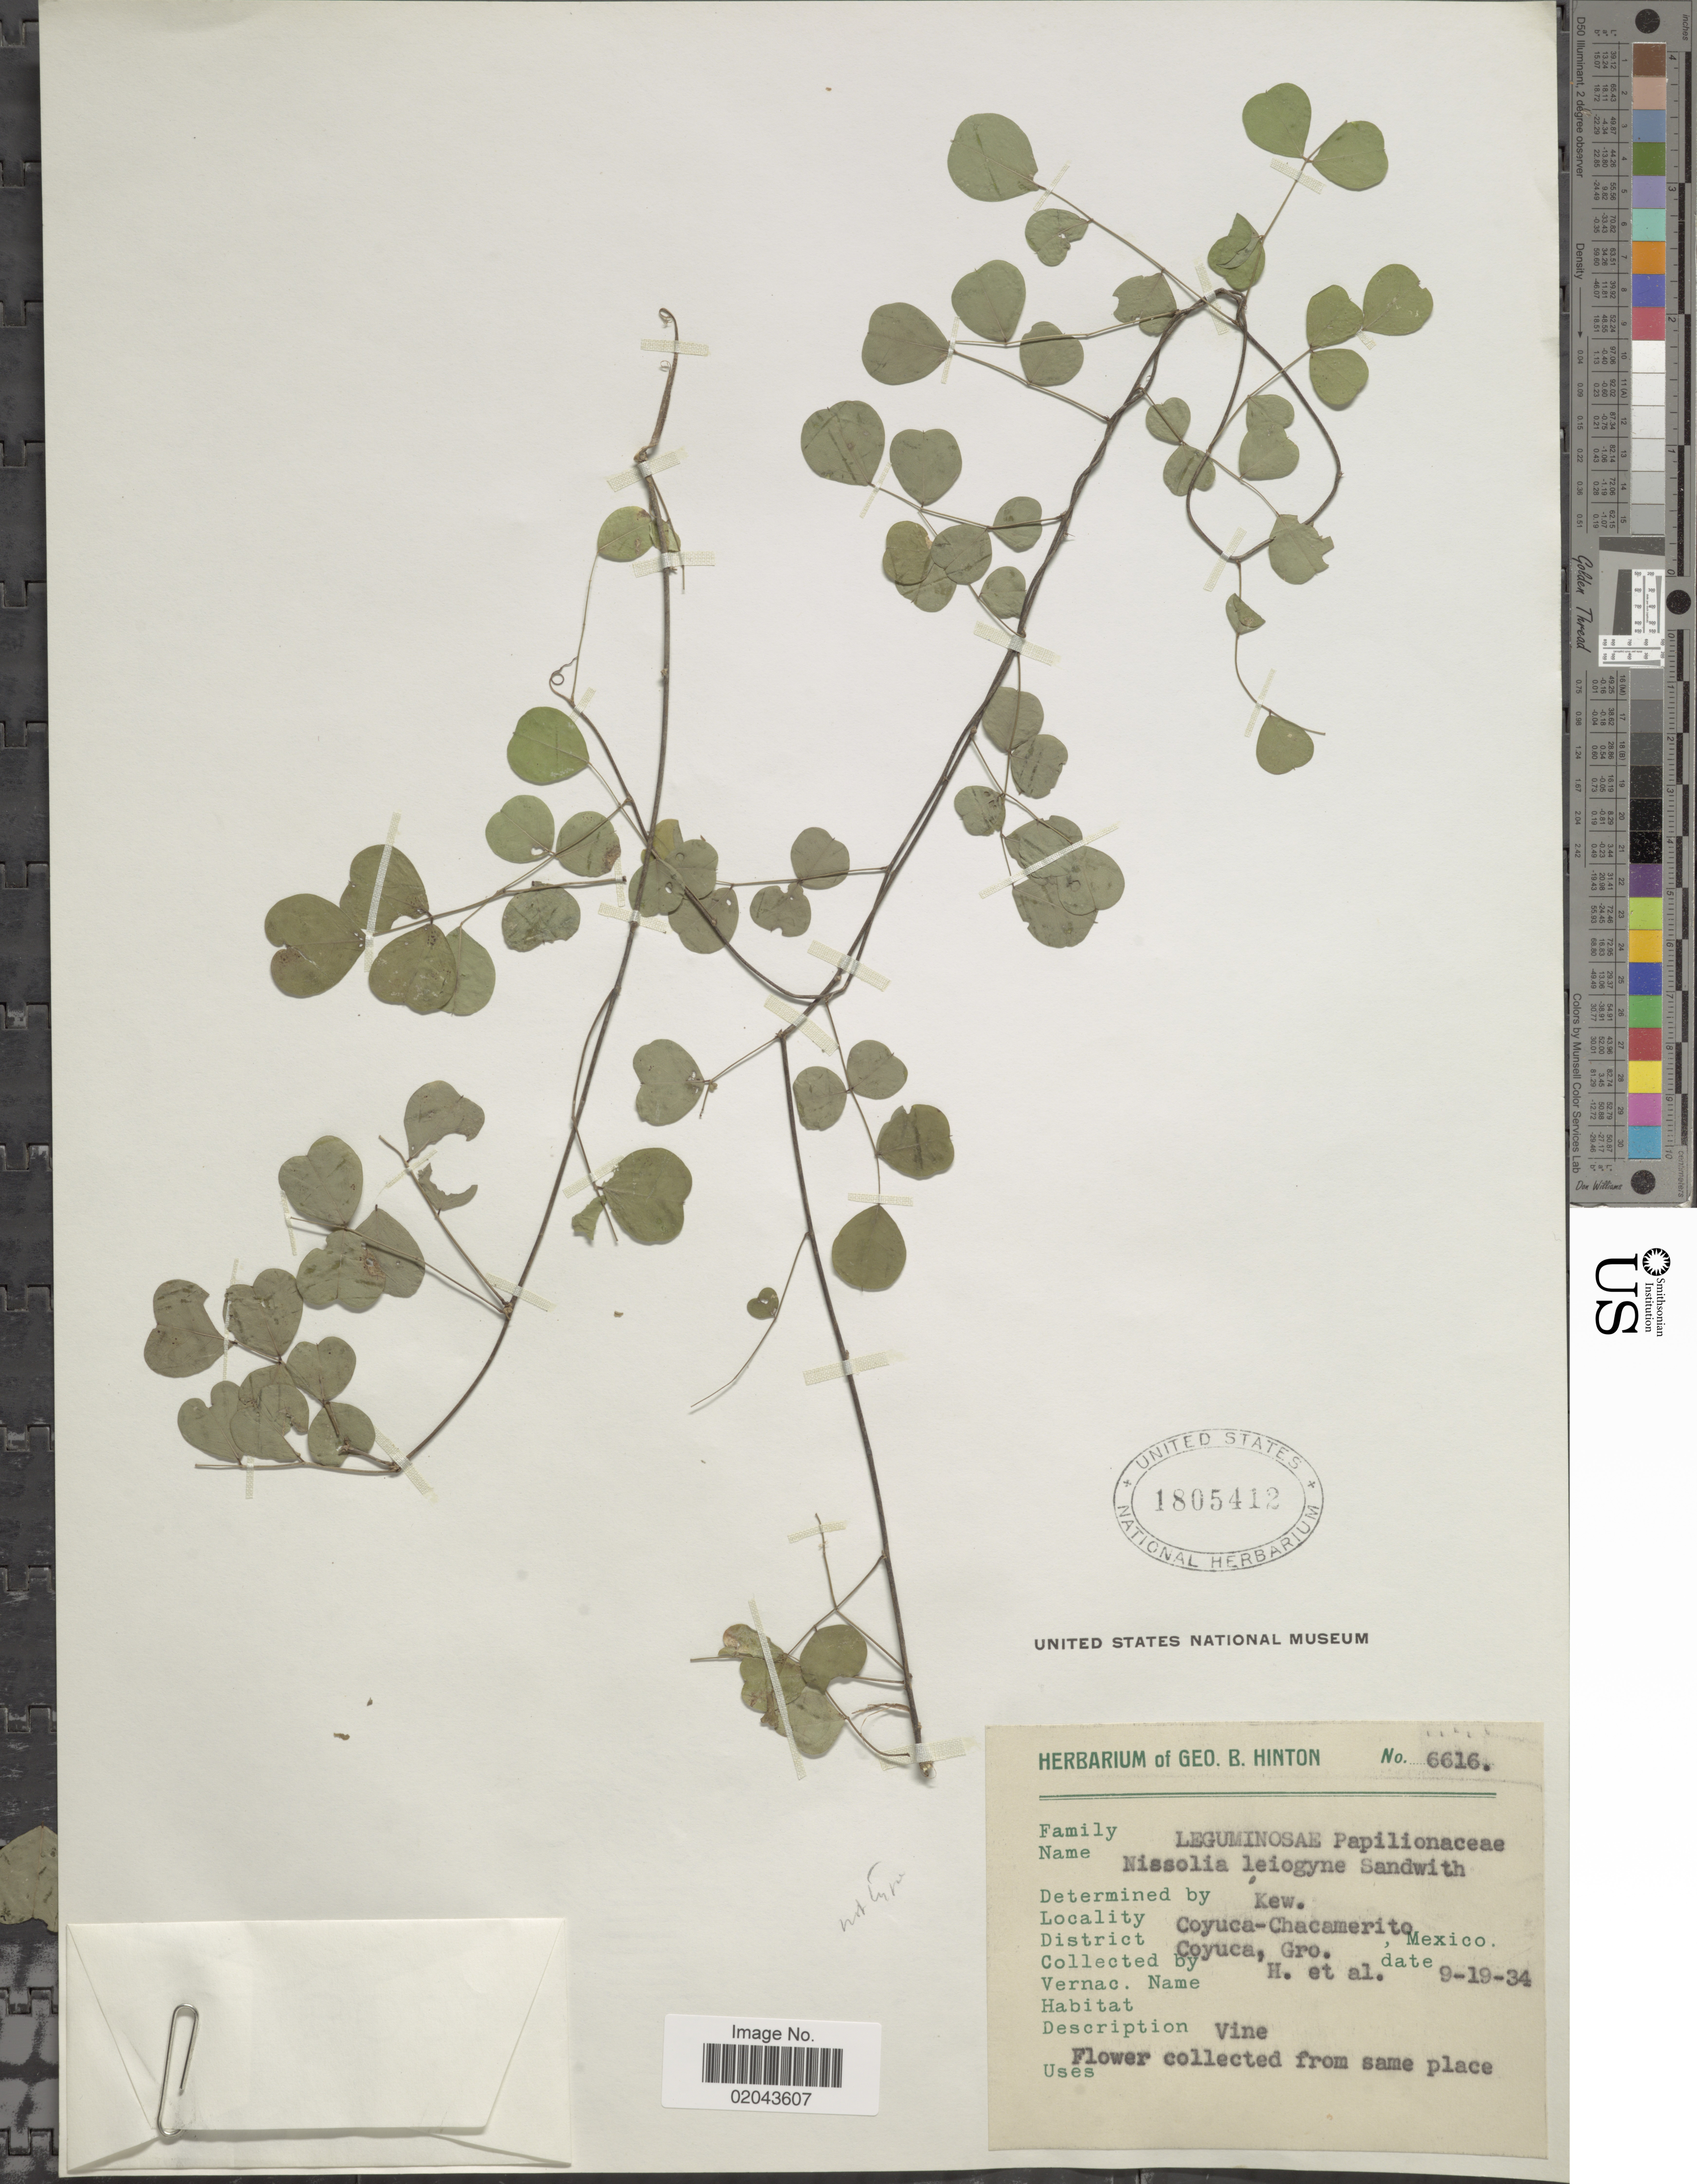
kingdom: Plantae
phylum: Tracheophyta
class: Magnoliopsida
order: Fabales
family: Fabaceae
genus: Nissolia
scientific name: Nissolia leiogyne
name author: Sandwith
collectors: G. B. Hinton & et al.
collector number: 6616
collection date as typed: Transcribed d/m/y: 19/9/34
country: Mexico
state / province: Guerrero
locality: Coyuca-Chacamerito, District Coyuca, Gro.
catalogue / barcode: US 1805412